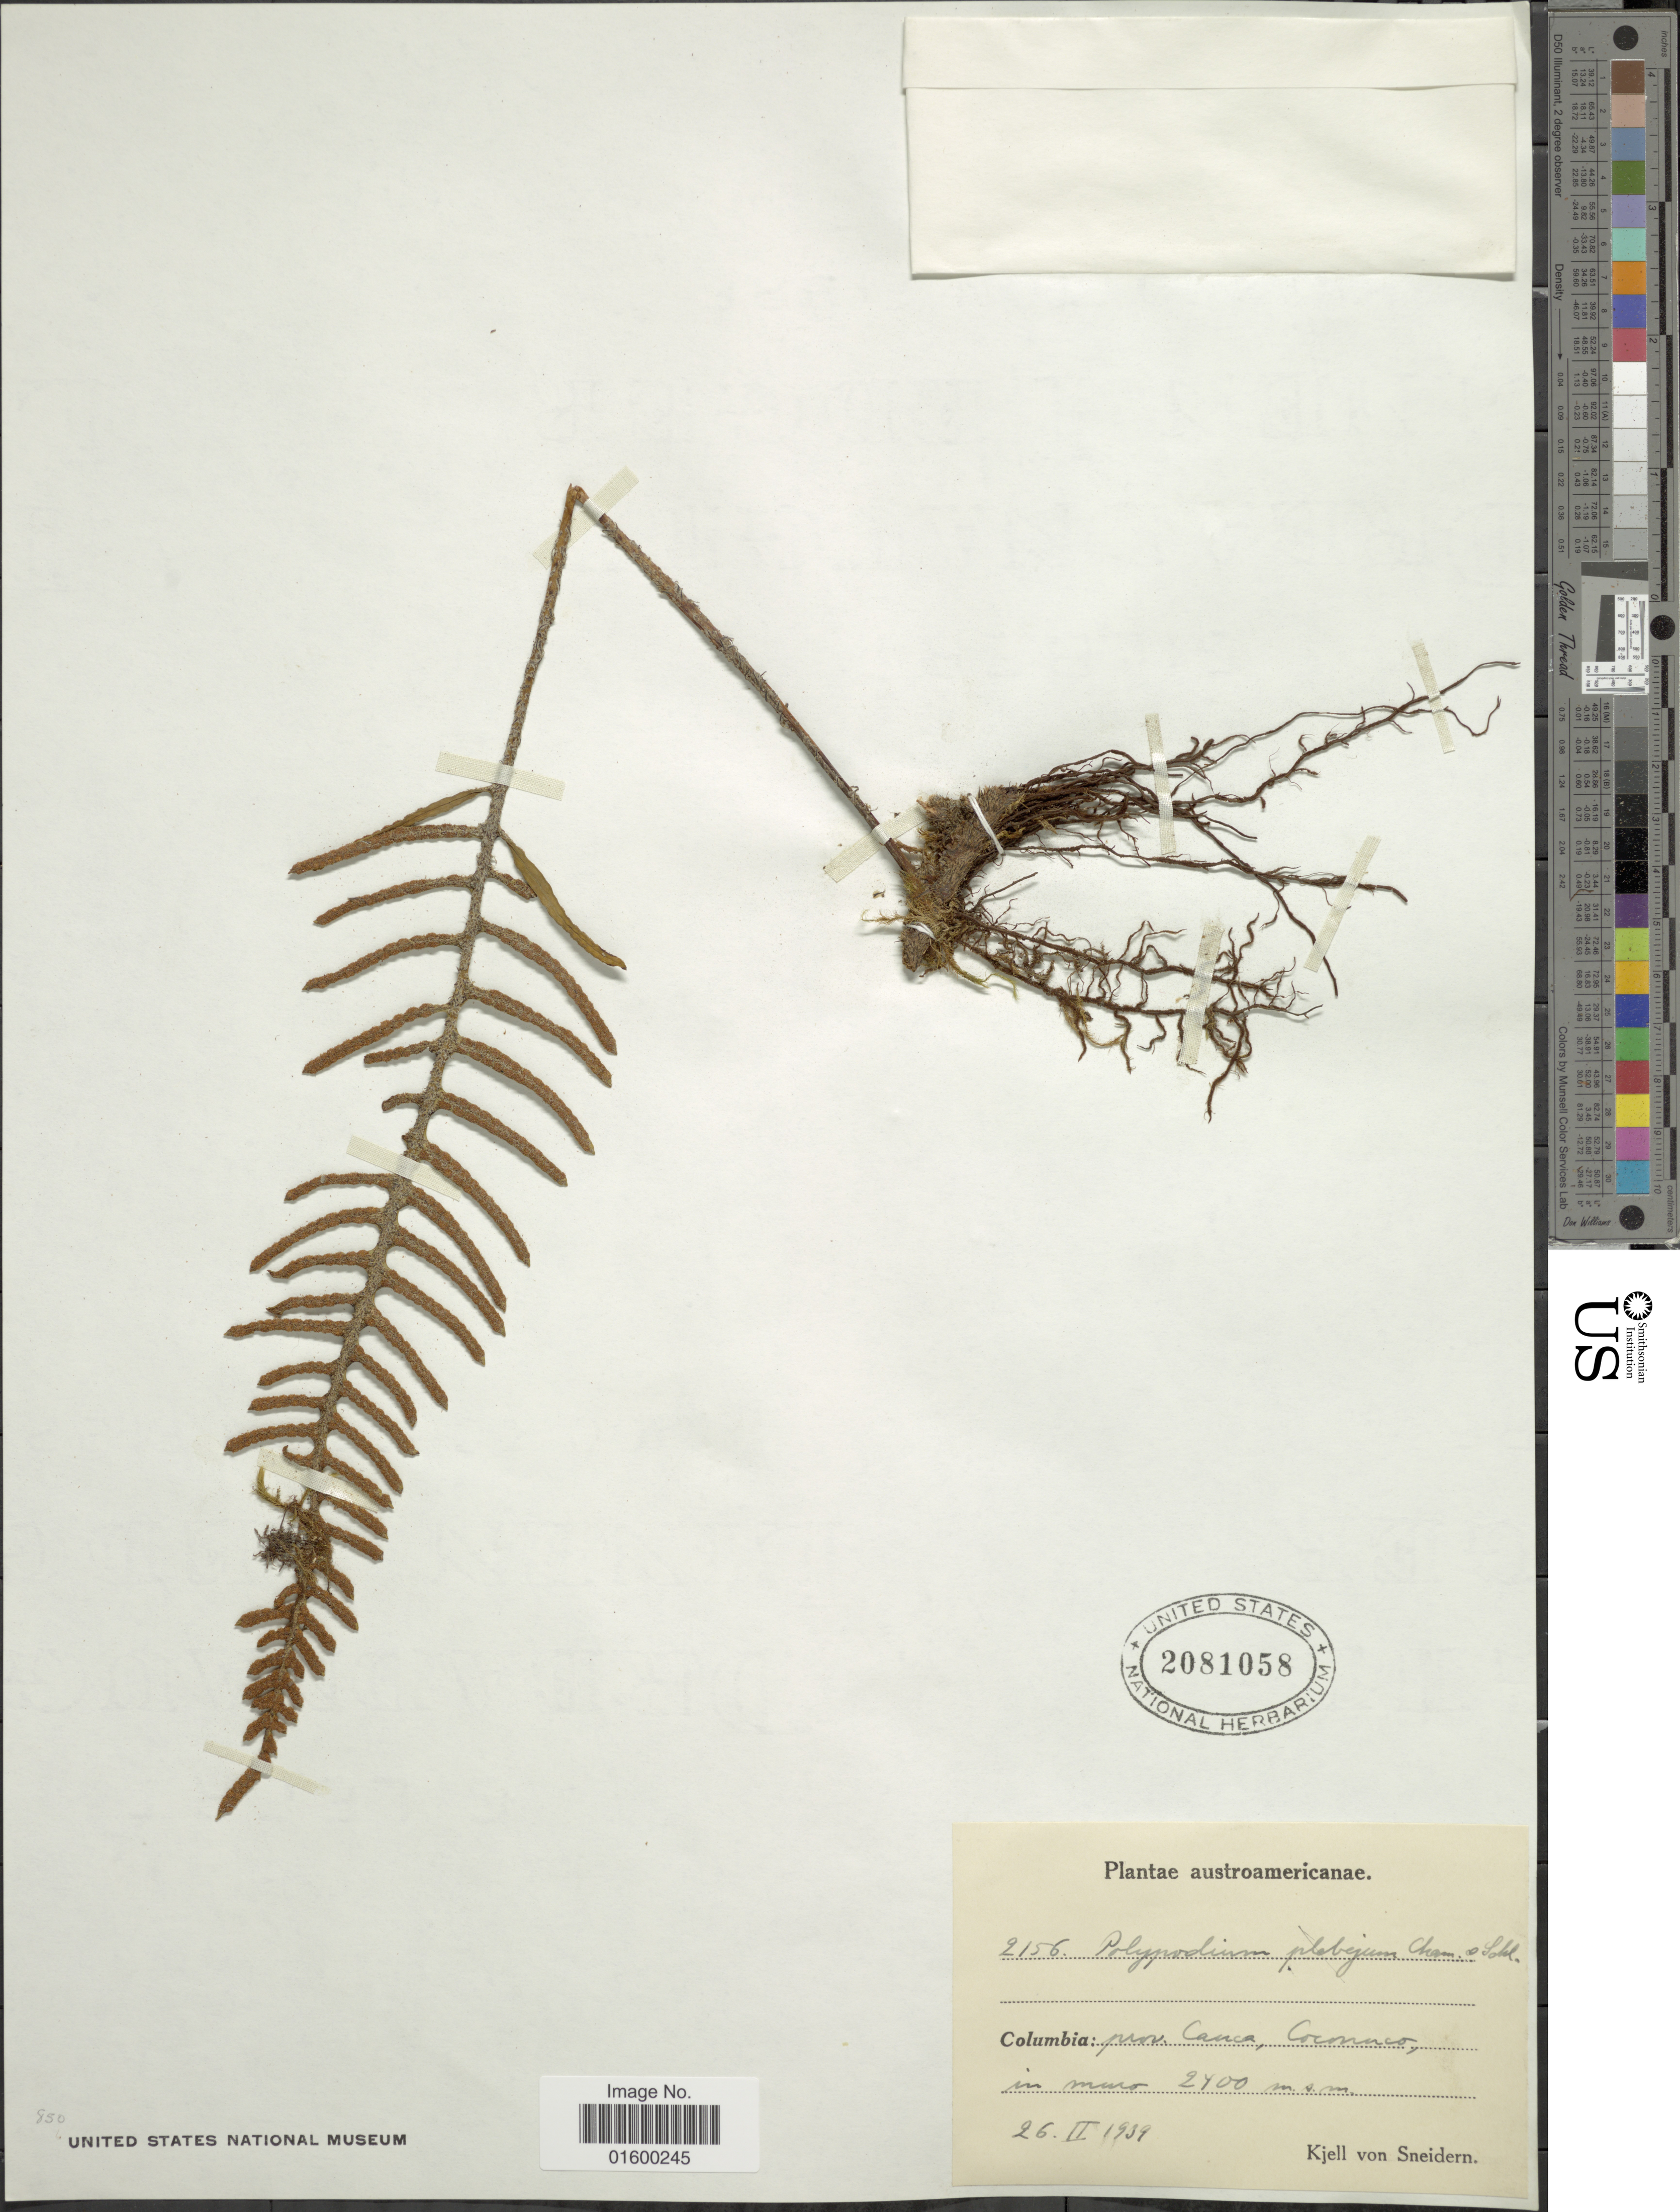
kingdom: Plantae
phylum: Tracheophyta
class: Polypodiopsida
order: Polypodiales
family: Polypodiaceae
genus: Pleopeltis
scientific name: Pleopeltis sp.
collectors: K. von Sneidern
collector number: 2156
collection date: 1939-02-26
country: Colombia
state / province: Cauca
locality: Austro Americanae, prov. Cauca, Coconuco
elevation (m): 2700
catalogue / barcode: US 2081058